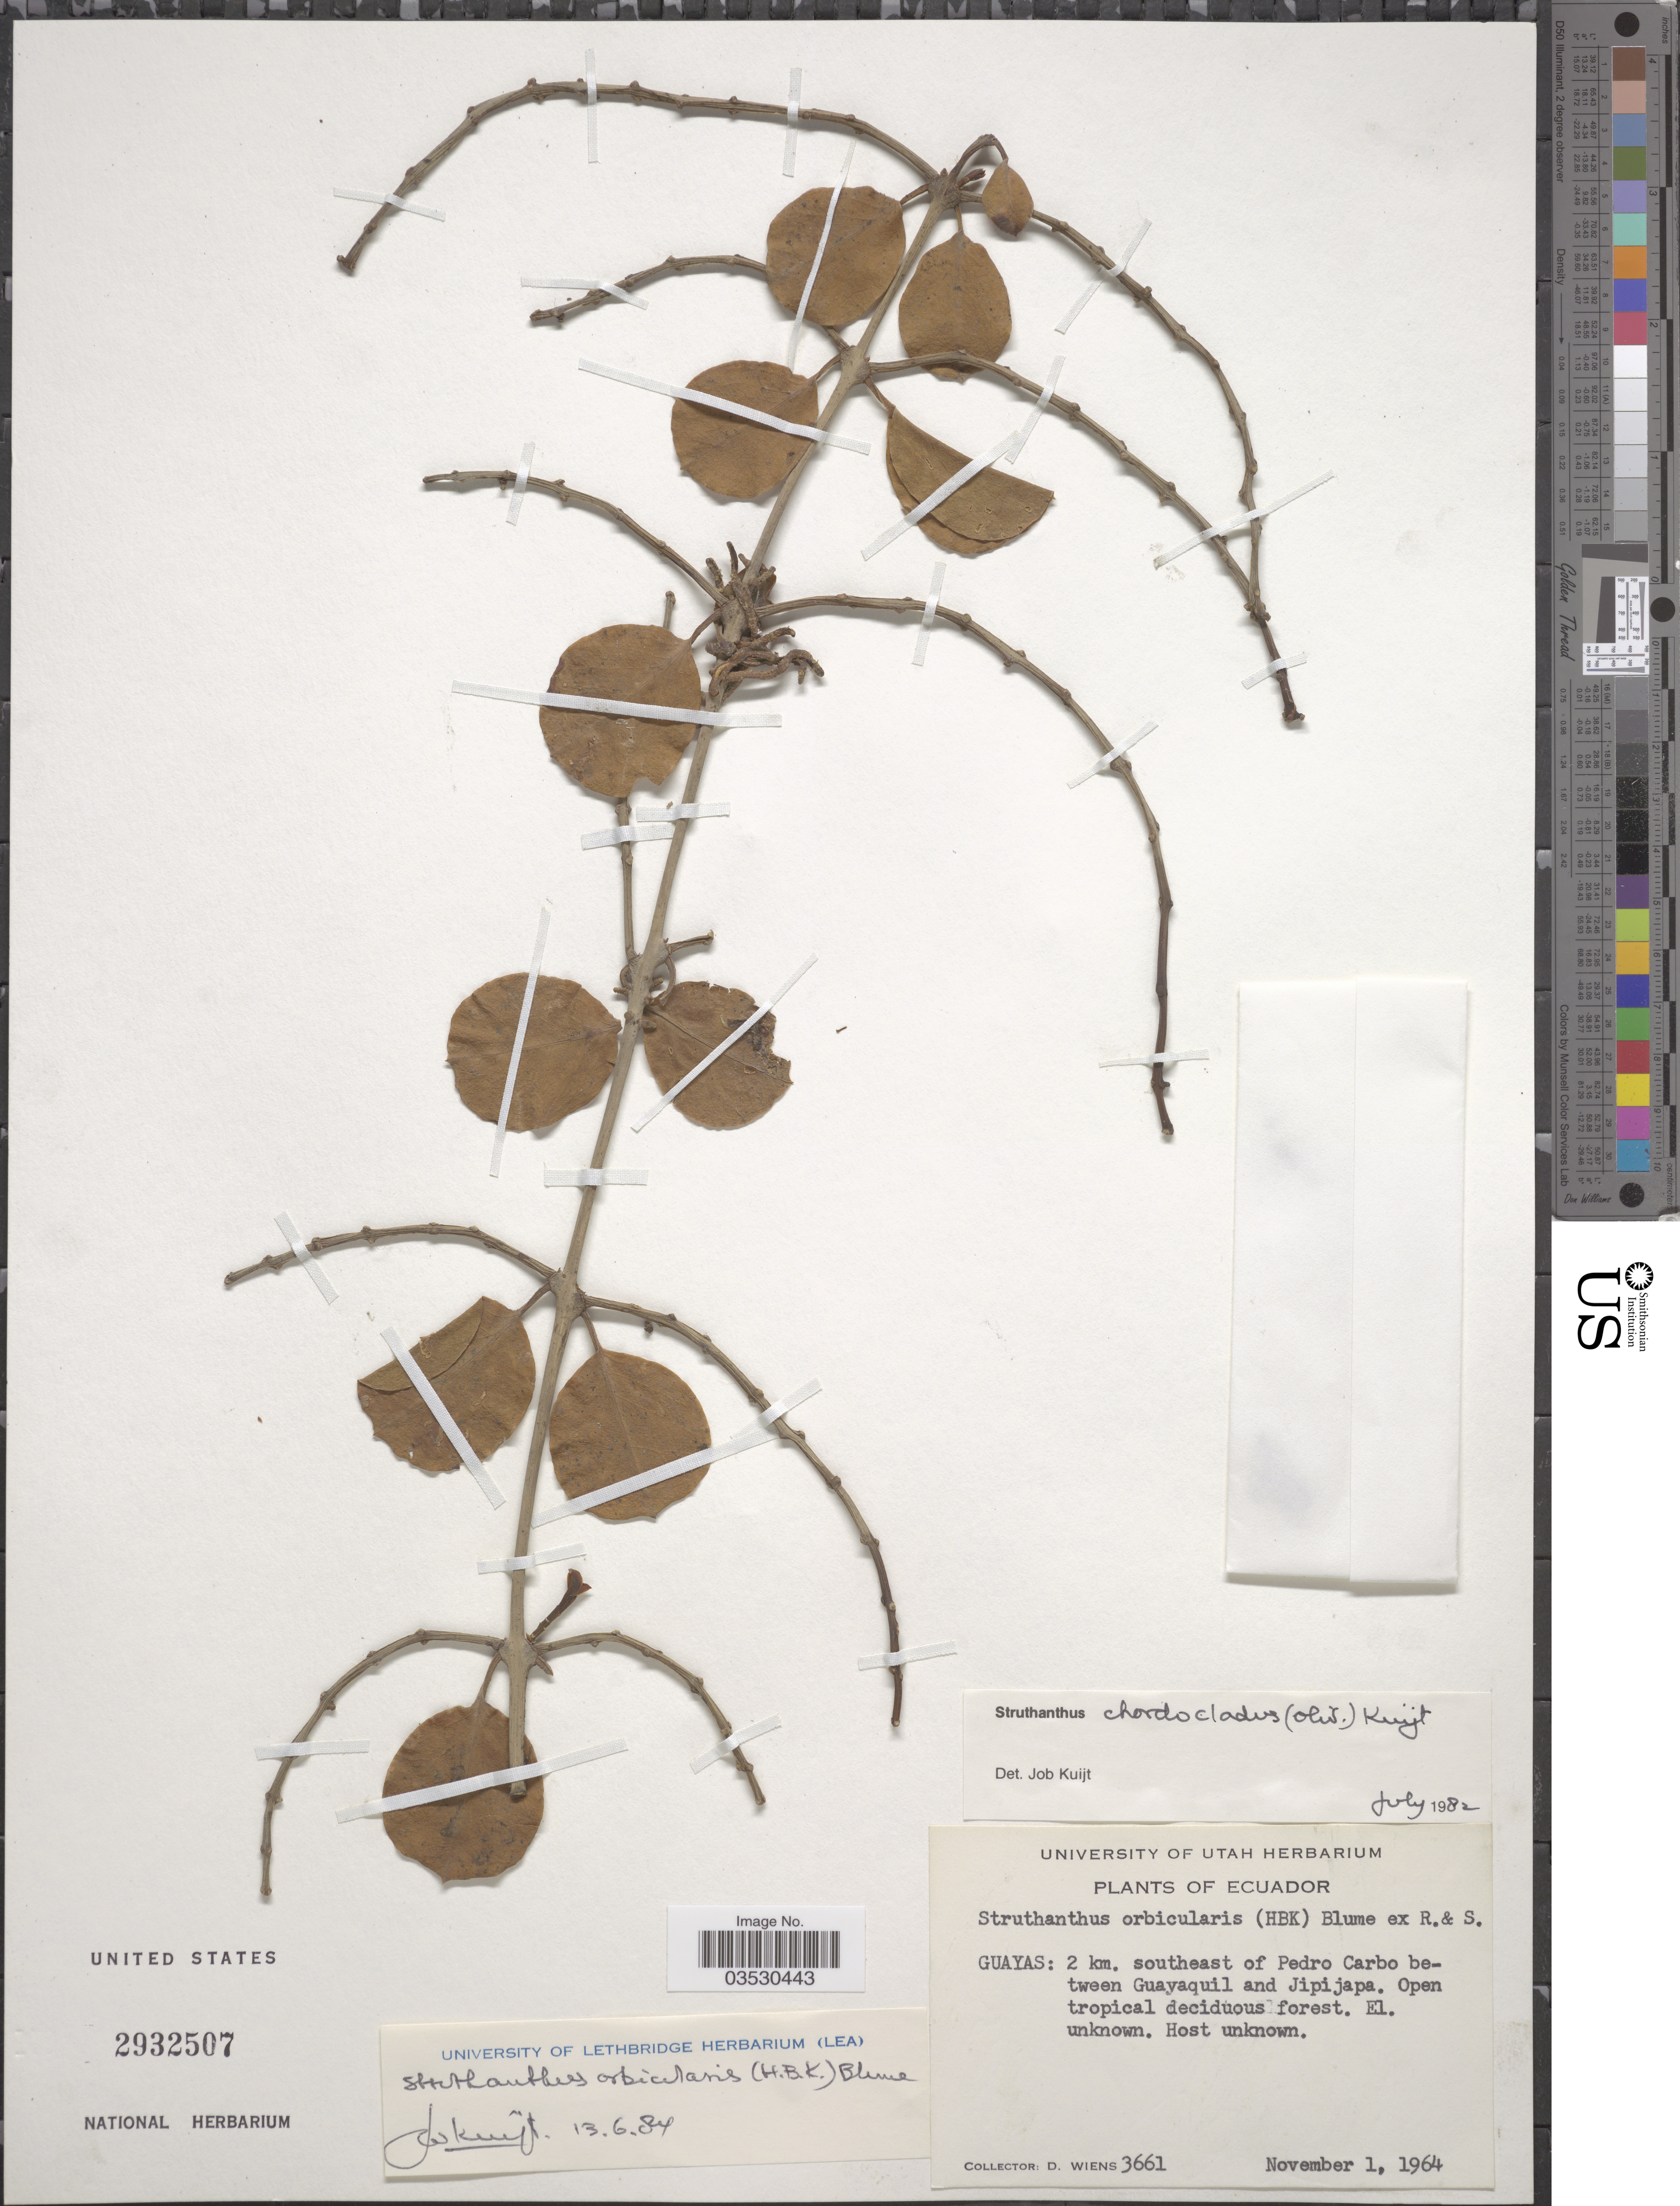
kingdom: Plantae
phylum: Tracheophyta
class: Magnoliopsida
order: Santalales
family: Loranthaceae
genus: Struthanthus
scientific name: Struthanthus orbicularis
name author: (Kunth) Blume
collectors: D. Wiens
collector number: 3661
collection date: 1964-11-01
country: Ecuador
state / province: Guayas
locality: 2 km. southeast of Pedro Carbo between Guayaquil and Jipijapa.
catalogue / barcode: US 2932507